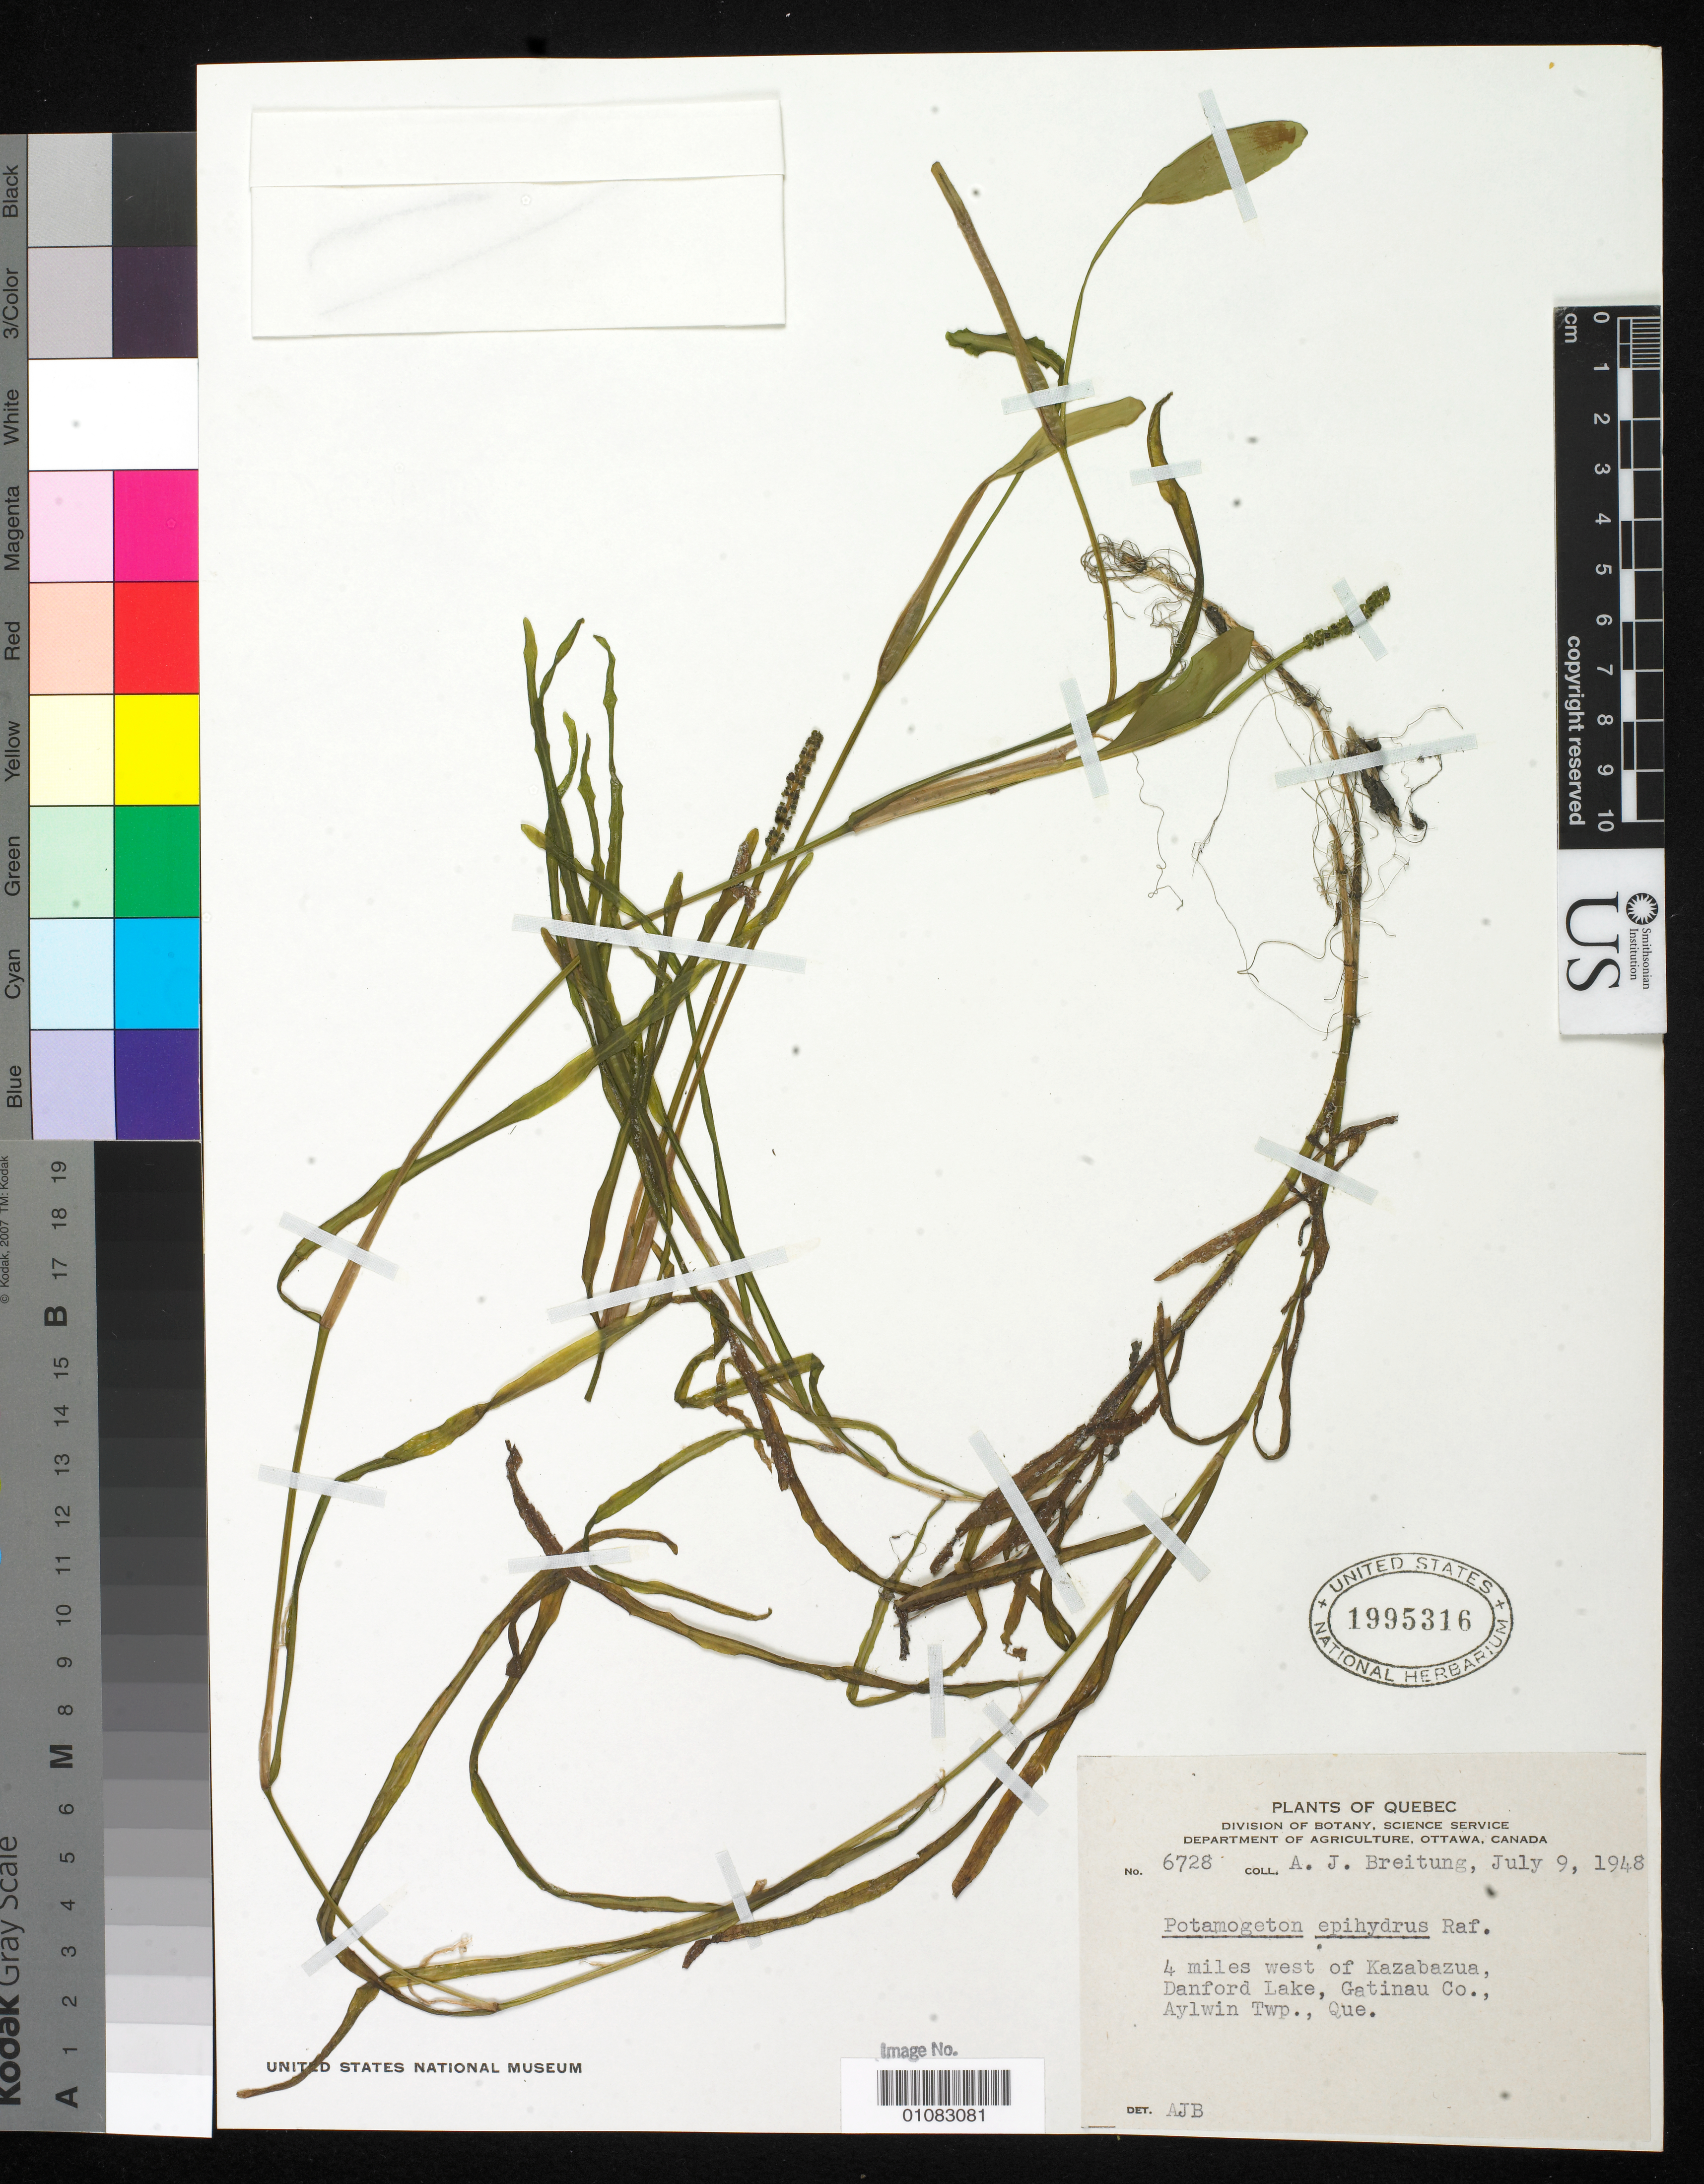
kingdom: Plantae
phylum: Tracheophyta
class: Liliopsida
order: Alismatales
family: Potamogetonaceae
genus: Potamogeton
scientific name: Potamogeton epihydrus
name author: Raf.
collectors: A. Breitung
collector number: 6728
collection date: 1948-07-09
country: Canada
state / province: Quebec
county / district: Gatinau County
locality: Aylwin Twp., Danford Lake, 4 mi. W of Kazabazua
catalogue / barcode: US 1995316